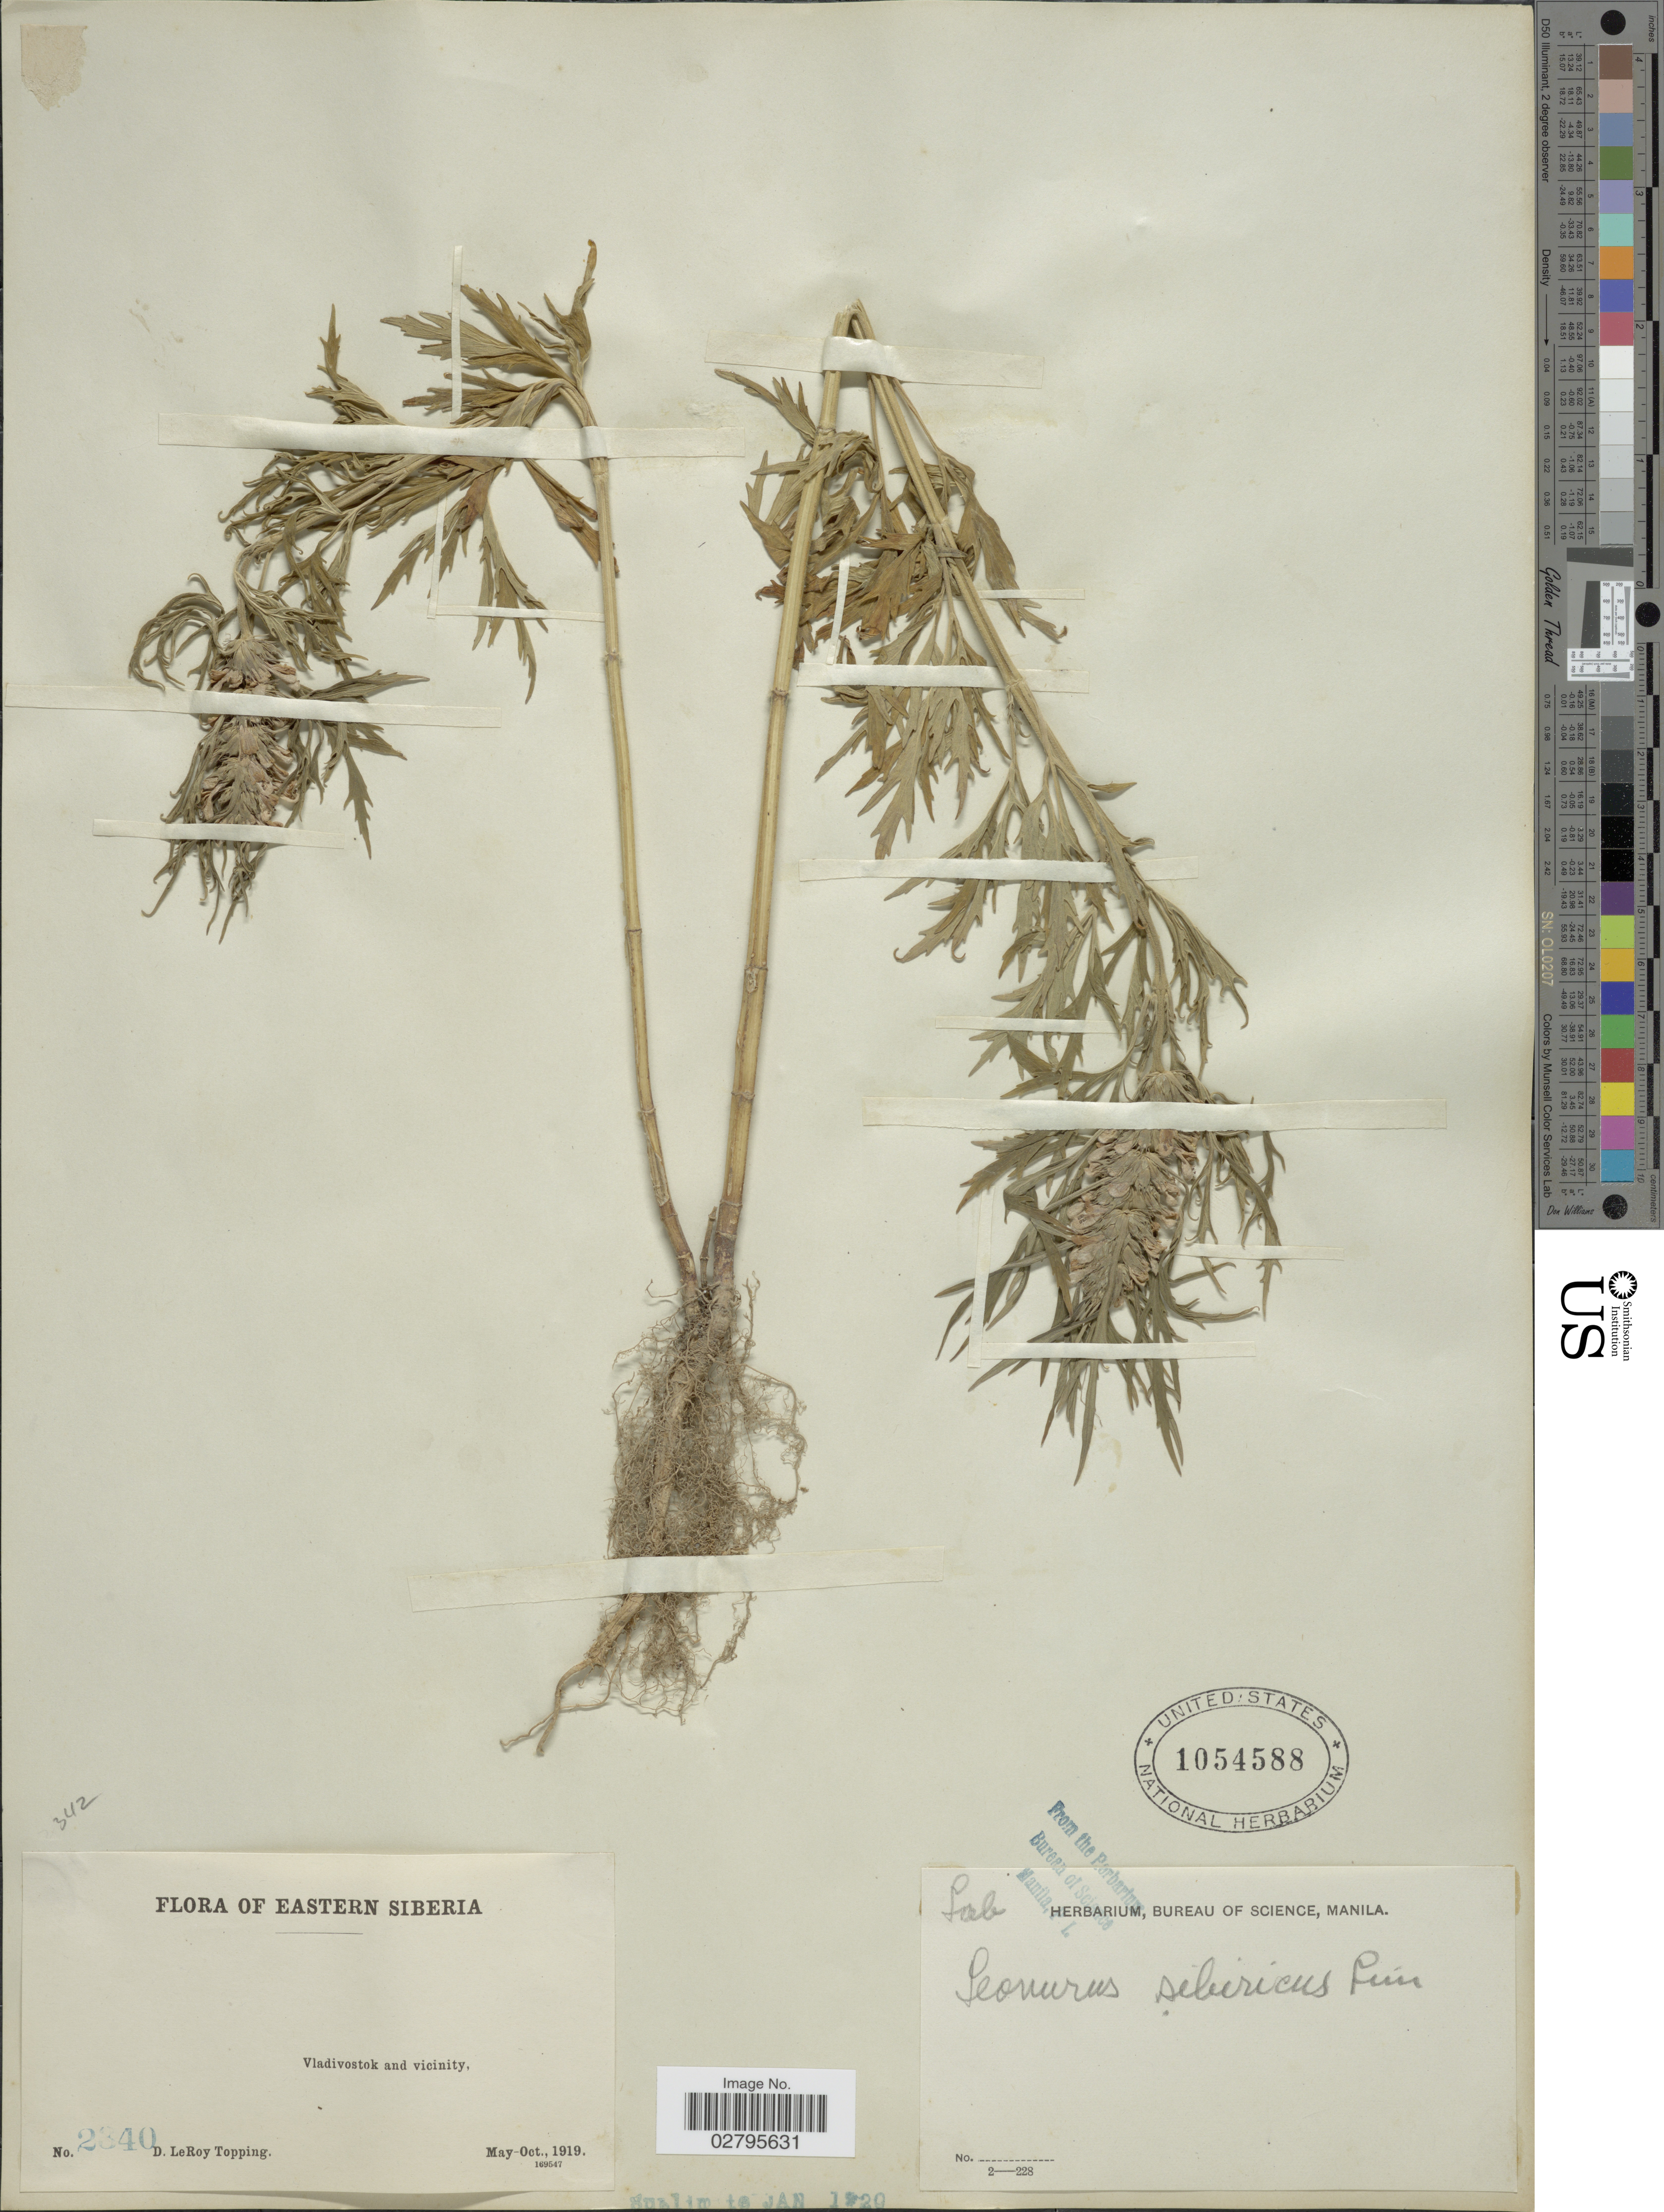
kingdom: Plantae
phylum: Tracheophyta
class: Magnoliopsida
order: Lamiales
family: Lamiaceae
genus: Leonurus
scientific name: Leonurus sibiricus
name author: L.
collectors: D. L. Topping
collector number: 2340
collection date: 1919-05/1919-10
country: Russian Federation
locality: Eastern Siberia. Vladivostok and vicinity.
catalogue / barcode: US 1054588